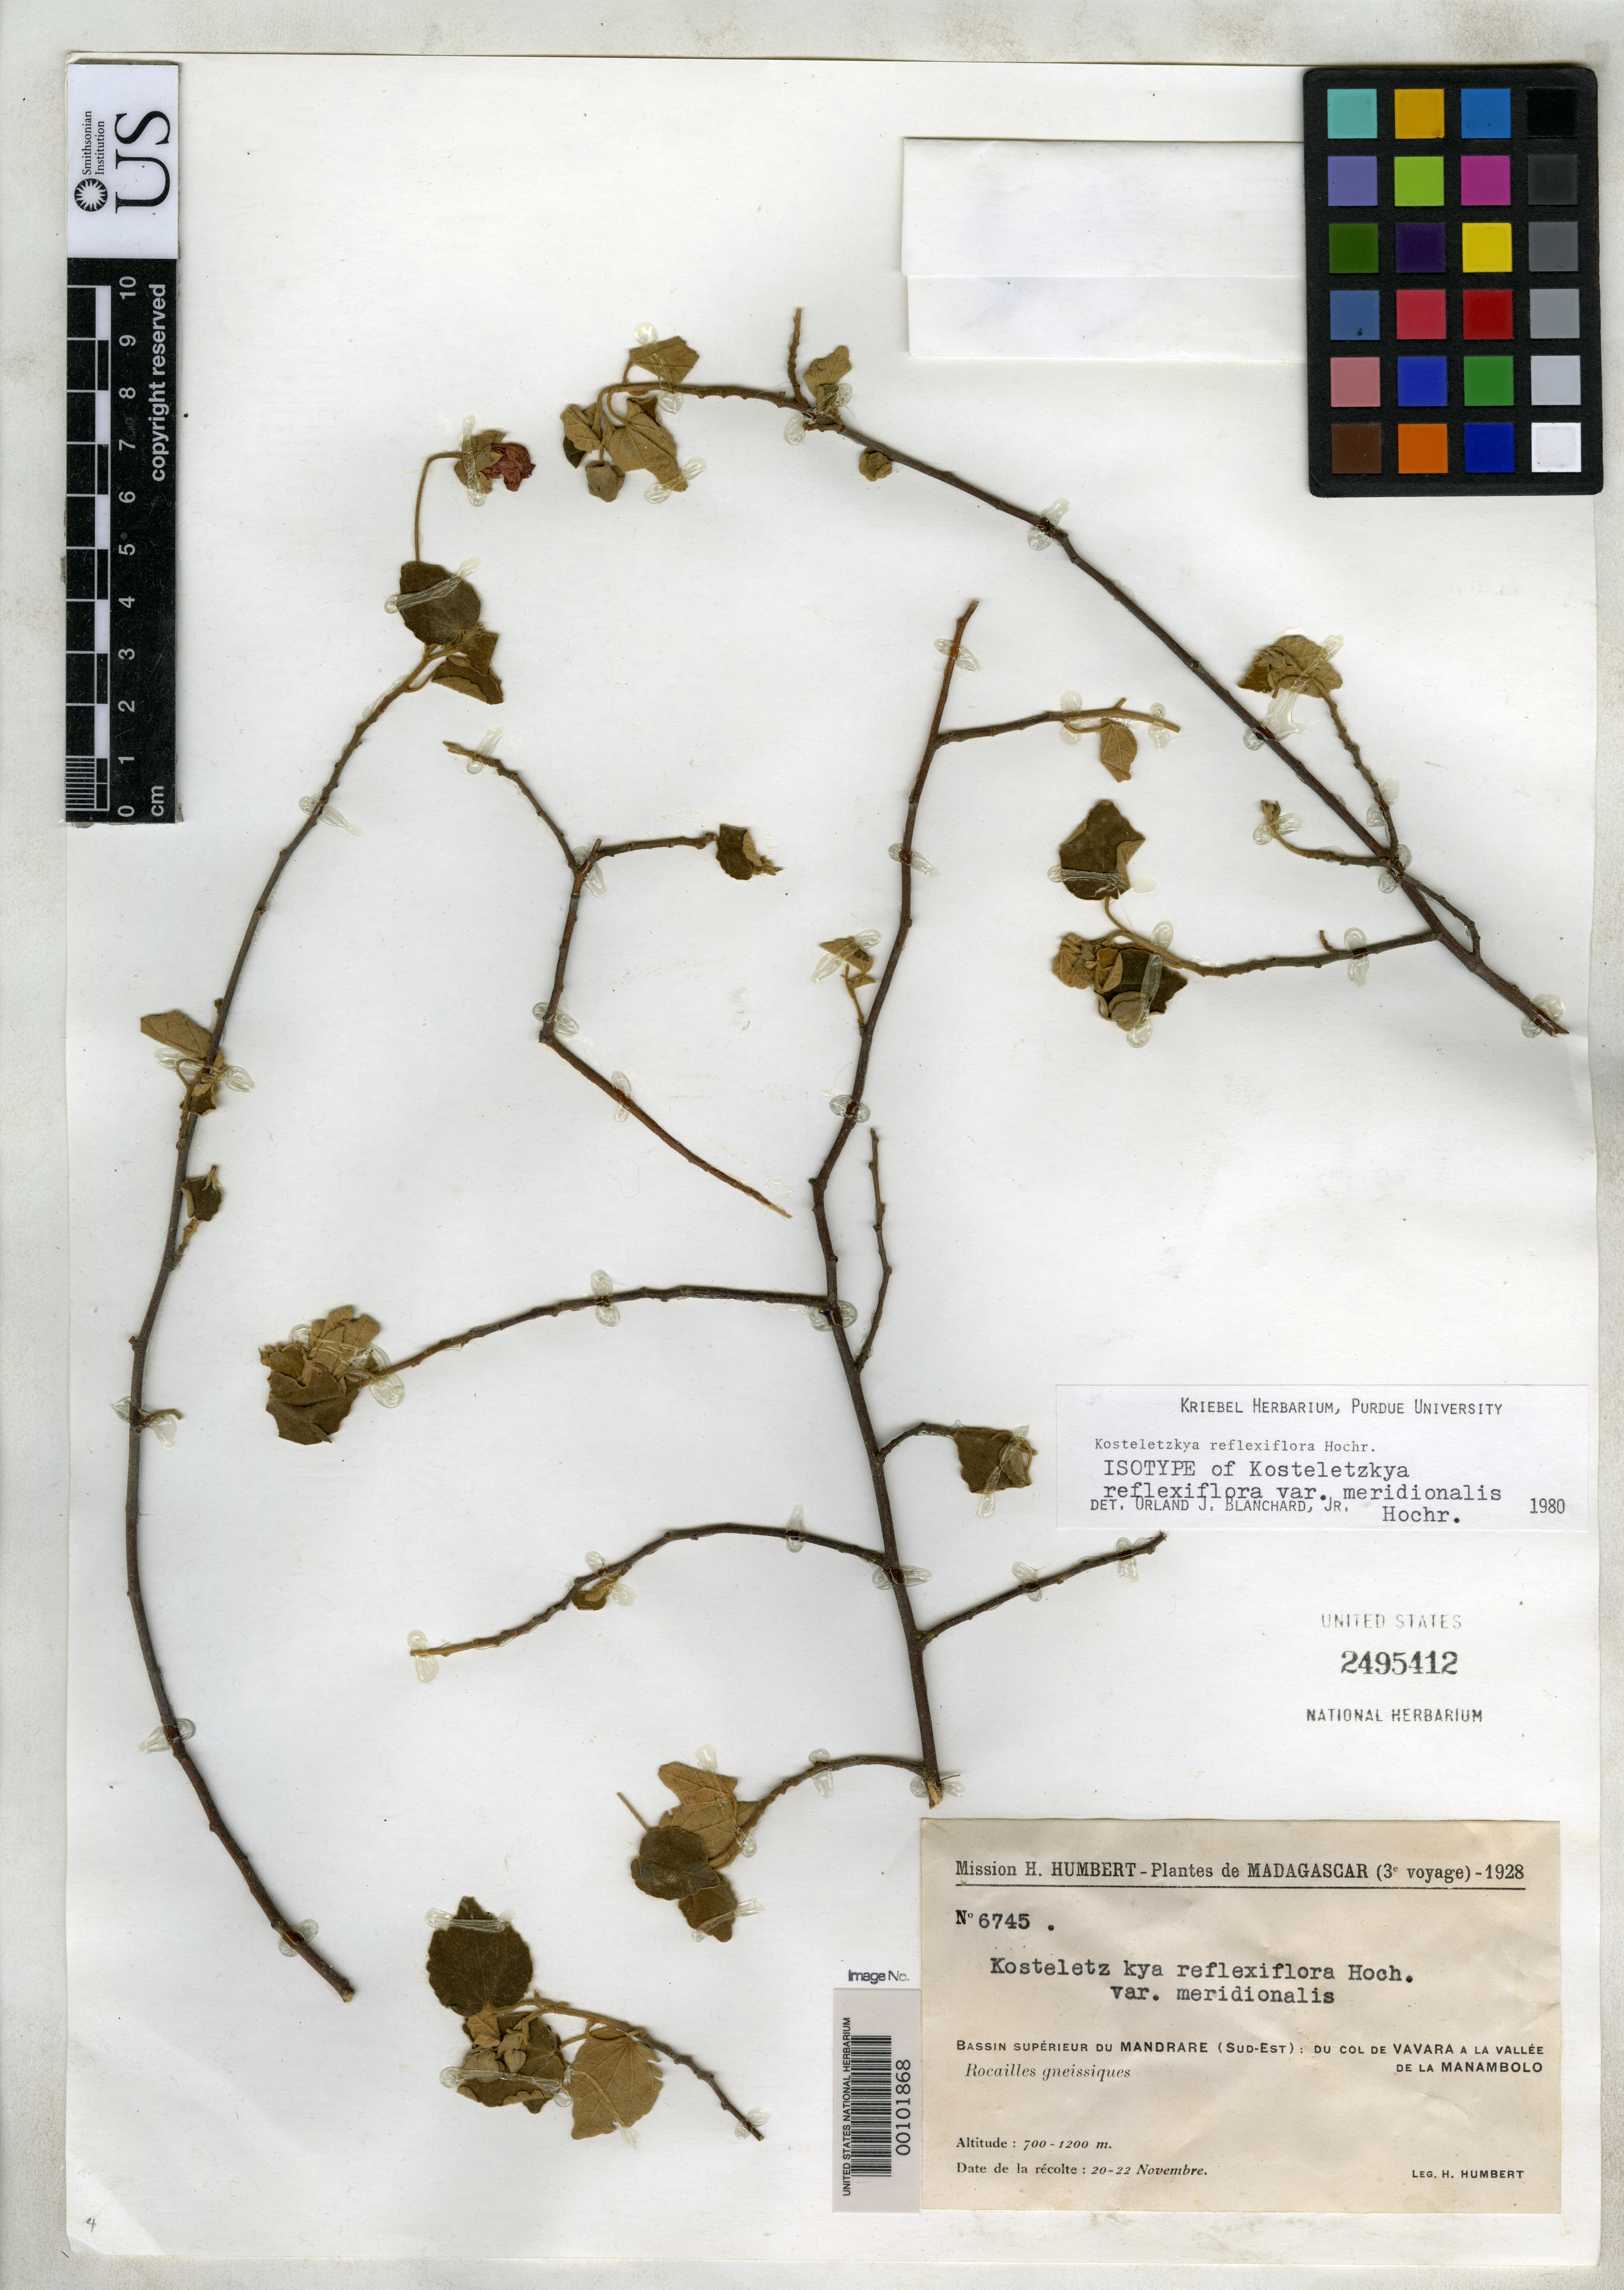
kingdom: Plantae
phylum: Tracheophyta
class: Magnoliopsida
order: Malvales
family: Malvaceae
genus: Kosteletzkya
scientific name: Kosteletzkya reflexiflora var. meridionalis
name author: Hochr.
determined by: Blanchard, O. J.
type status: Isotype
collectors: H. Humbert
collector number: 3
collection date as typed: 20 Nov 1928 to 22 Nov 1928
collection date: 1928-11-20/1928-11-22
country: Madagascar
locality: Sud-est, basin above Mandrare, Vavara Pass to Manambola Valley.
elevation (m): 700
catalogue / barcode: US 2495412